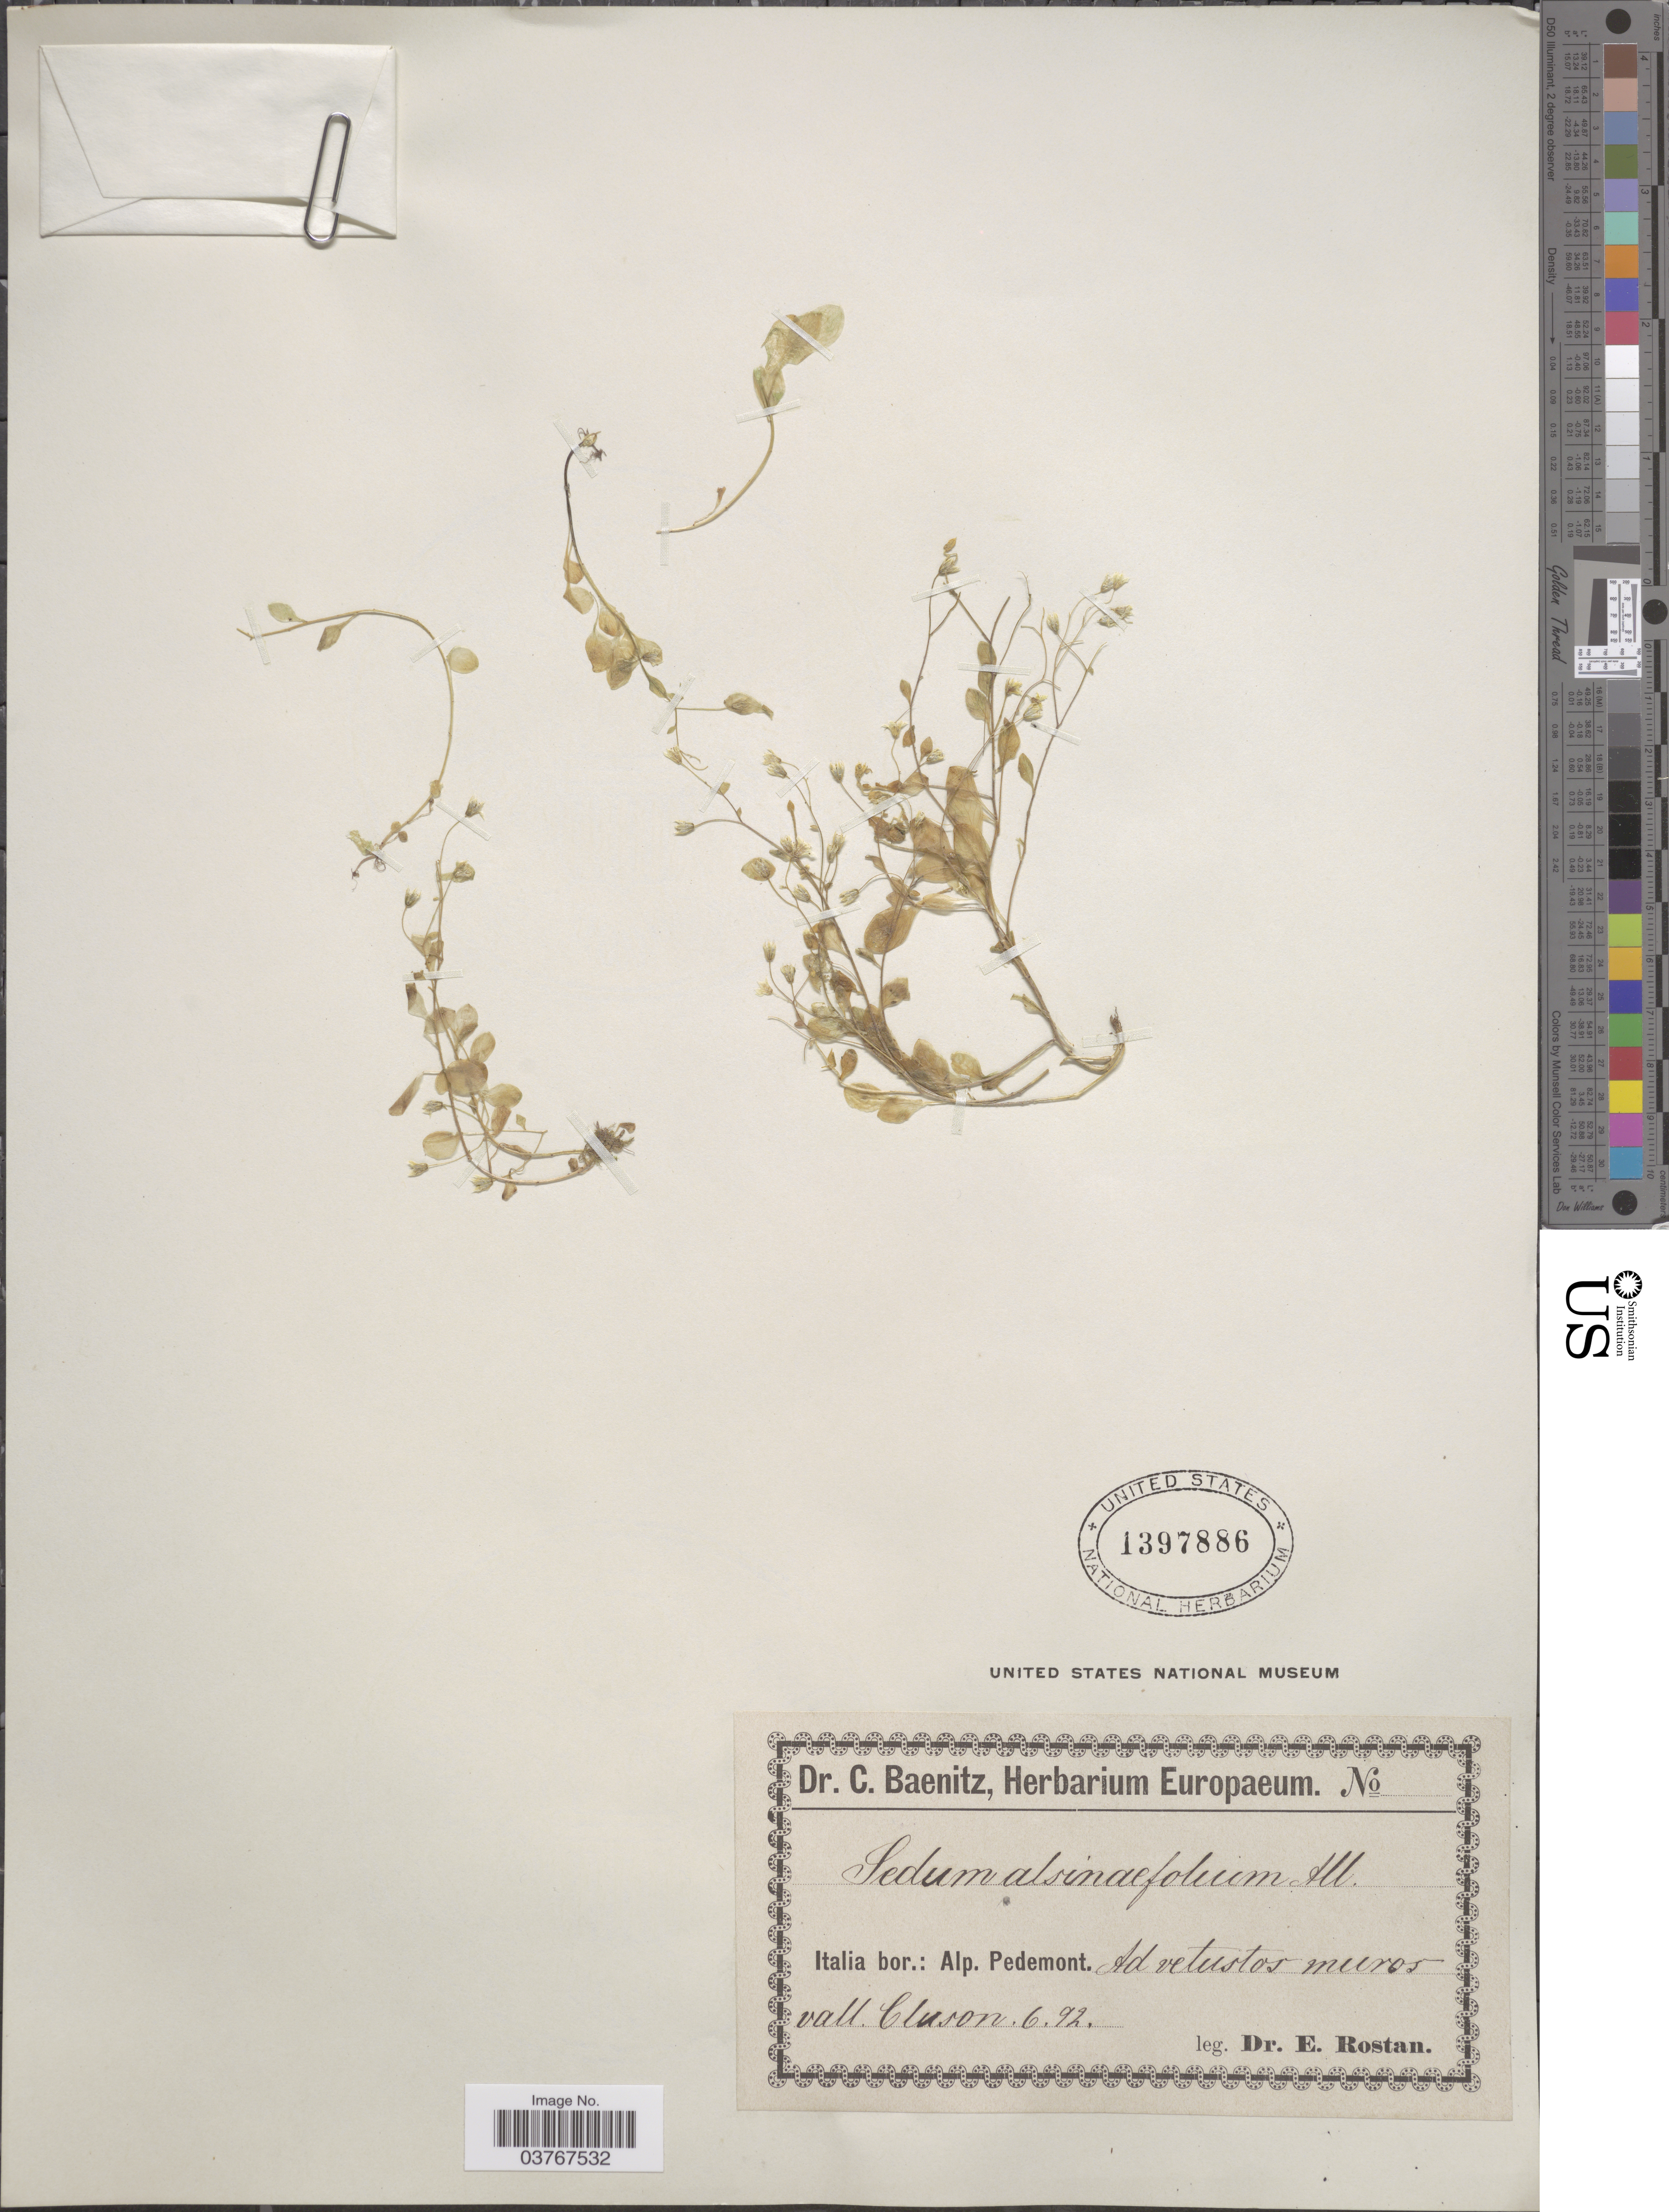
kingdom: Plantae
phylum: Tracheophyta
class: Magnoliopsida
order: Saxifragales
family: Crassulaceae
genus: Sedum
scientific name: Sedum alsinefolium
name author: All.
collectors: E. Rostan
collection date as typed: Transcribed d/m/y: /6/92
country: Italy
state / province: Piedmont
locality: Italia bor.: Alp. Pedemont. Ad vetustos muros vall. Cluson.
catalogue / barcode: US 1397886